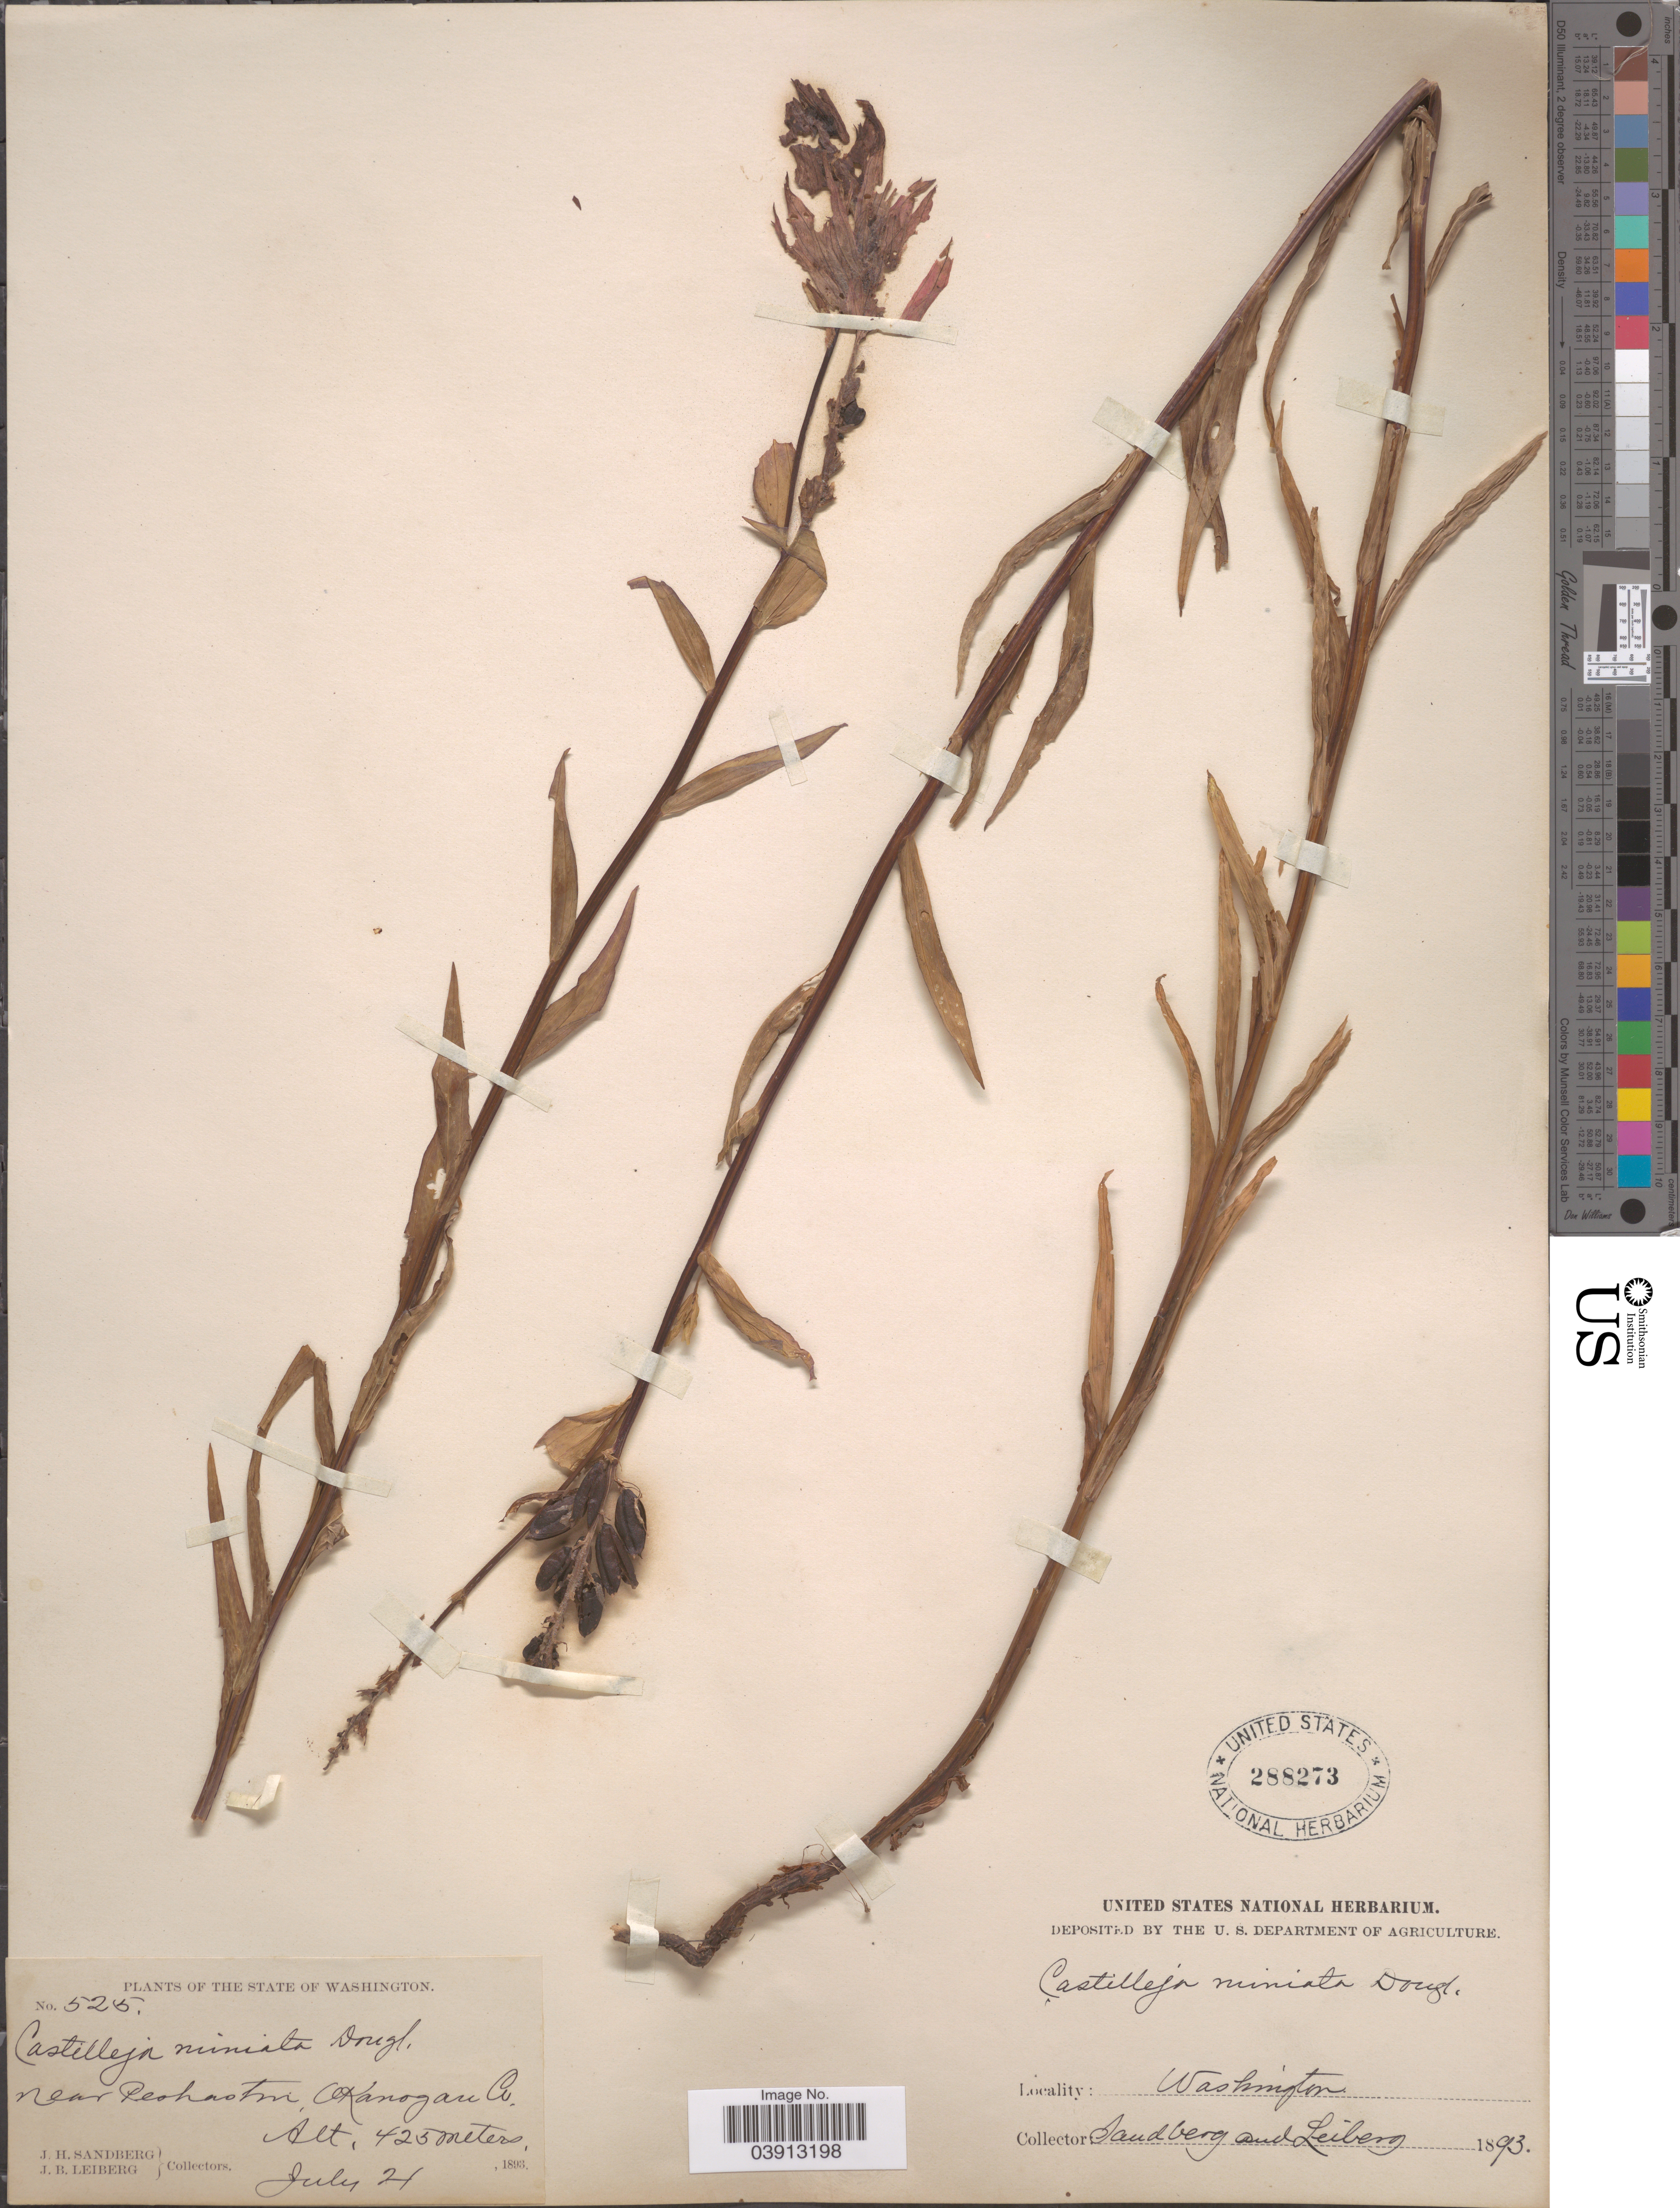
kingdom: Plantae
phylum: Tracheophyta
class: Magnoliopsida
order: Lamiales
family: Orobanchaceae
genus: Castilleja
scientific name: Castilleja miniata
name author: Douglas ex Hook.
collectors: J. H. Sandberg & J. B. Leiberg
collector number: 525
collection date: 1893-07-21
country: United States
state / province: Washington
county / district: Okanogan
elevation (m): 425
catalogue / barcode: US 288273